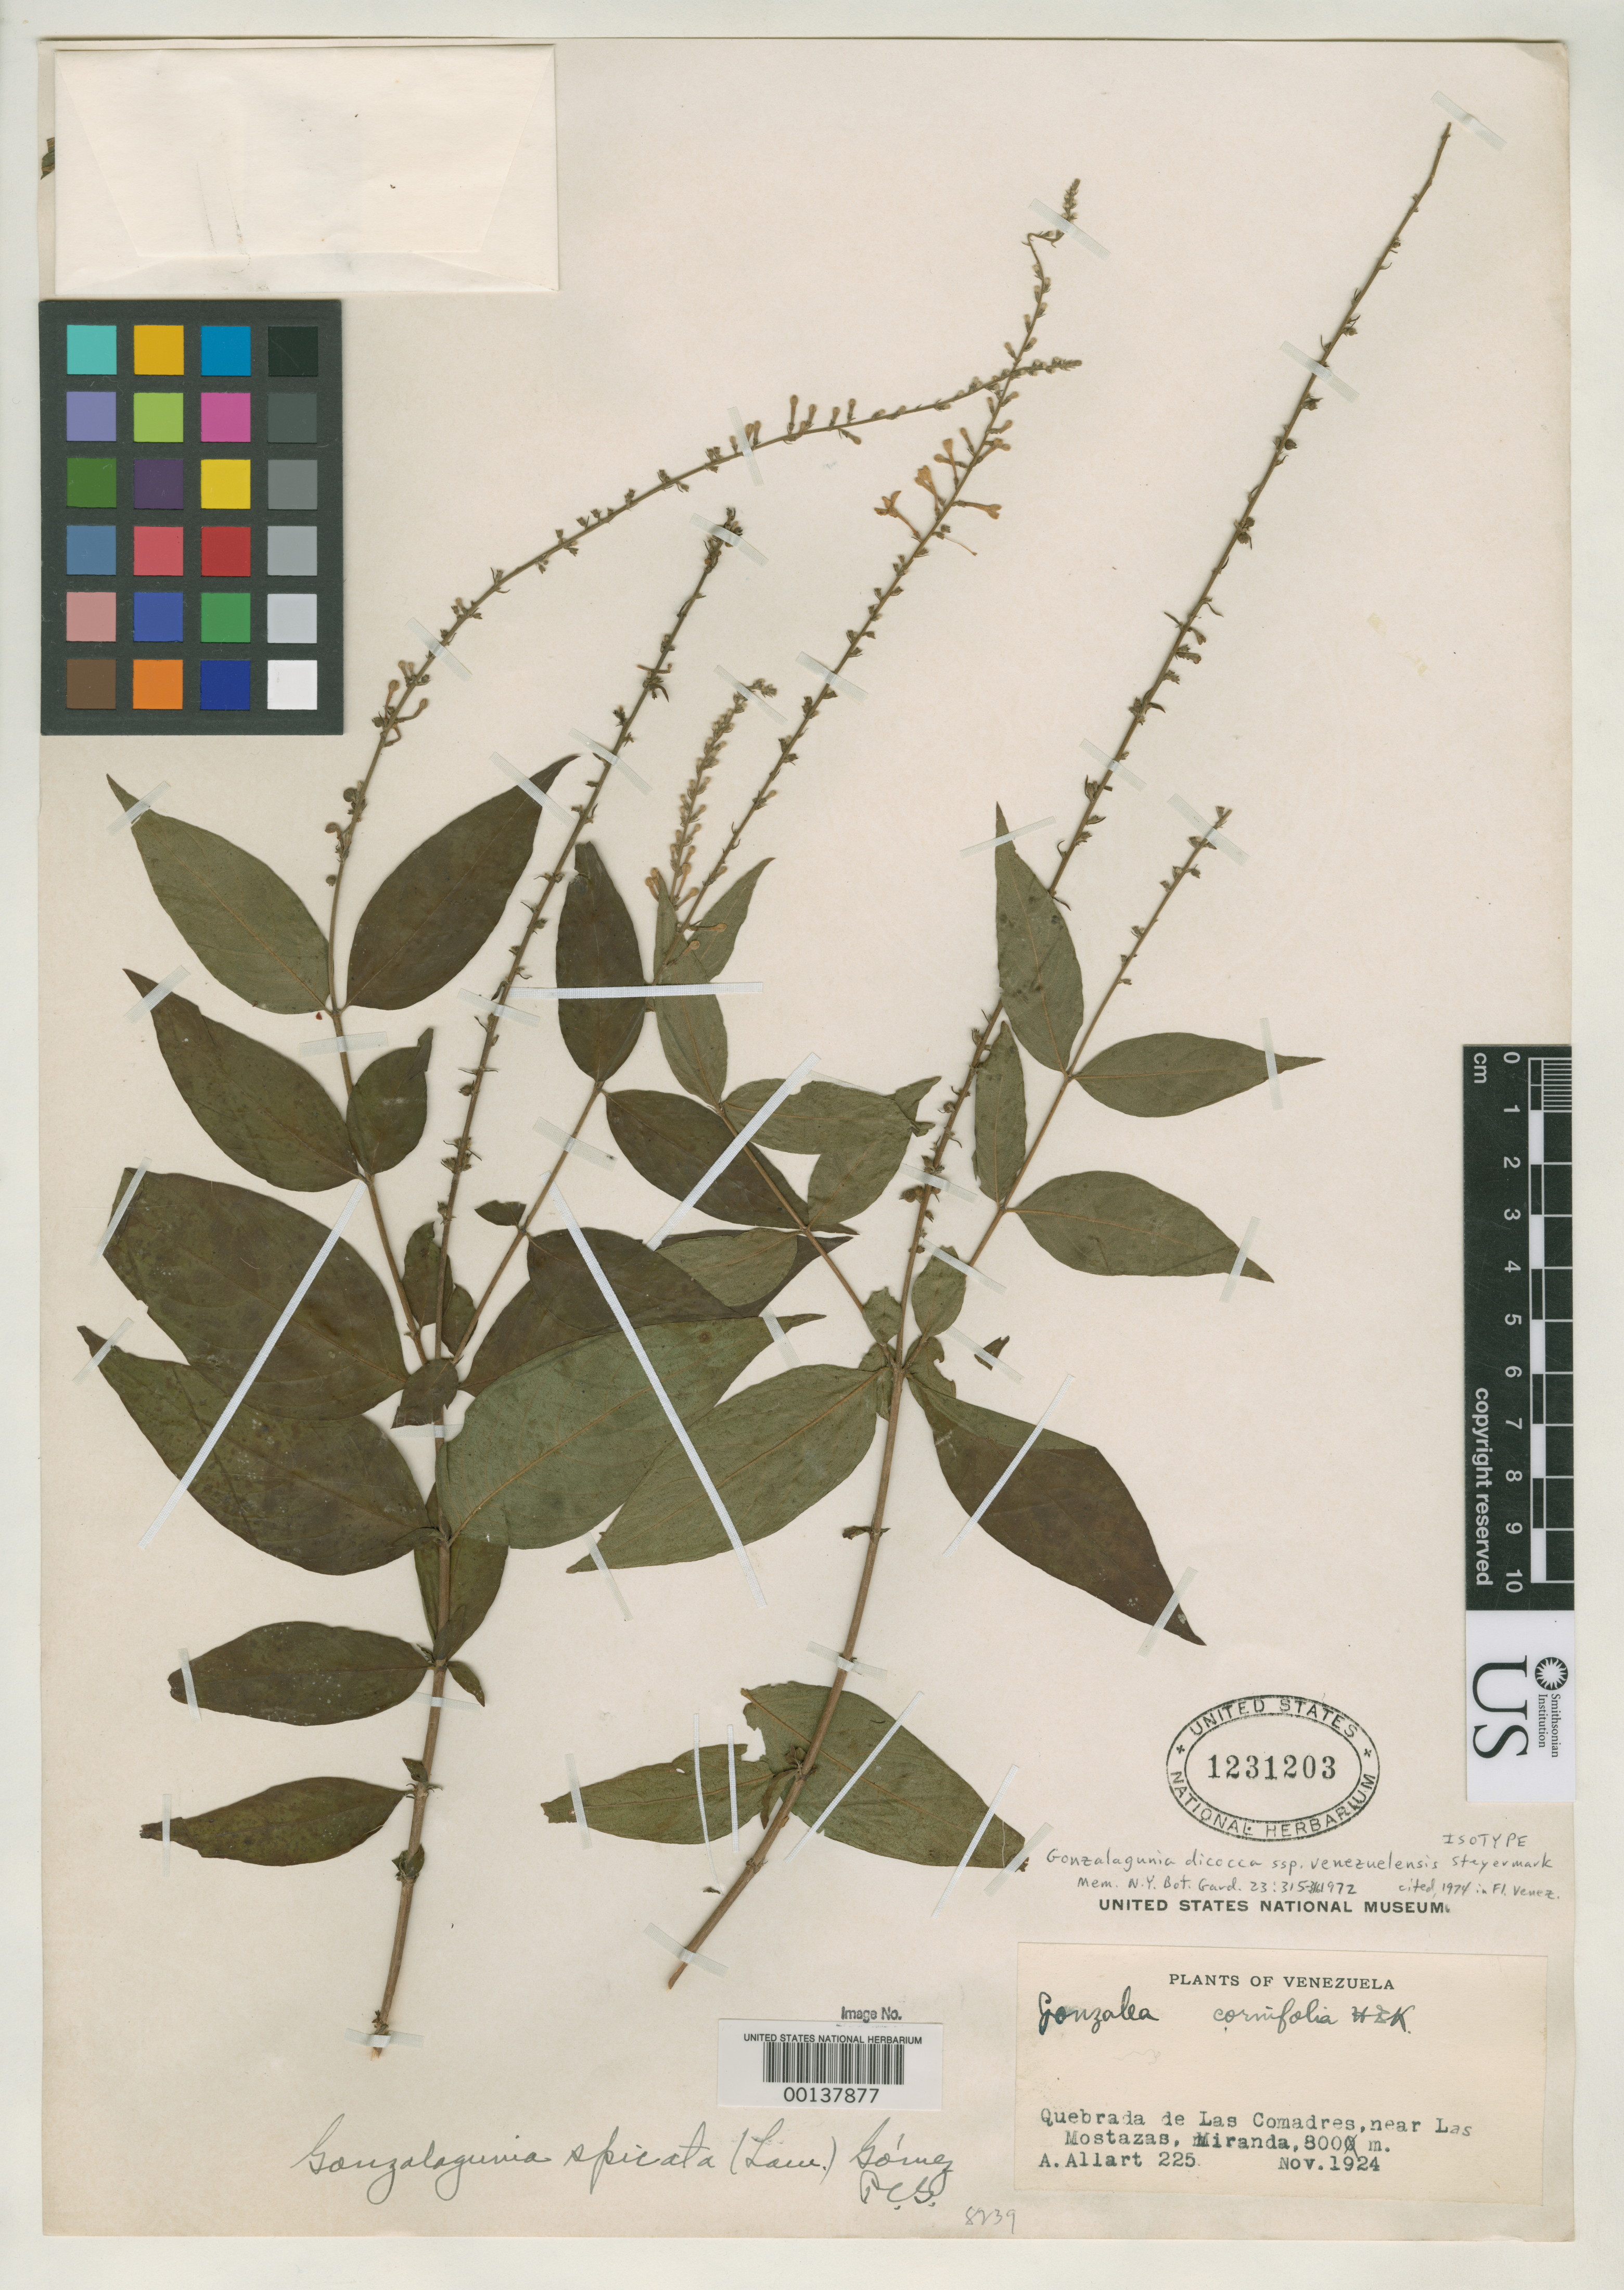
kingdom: Plantae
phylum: Tracheophyta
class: Magnoliopsida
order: Gentianales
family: Rubiaceae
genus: Gonzalagunia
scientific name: Gonzalagunia dicocca subsp. venezuelensis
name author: Steyerm.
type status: Isotype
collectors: A. Allart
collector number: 225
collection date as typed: Nov 1924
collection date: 1924-11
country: Venezuela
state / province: Miranda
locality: Quebrada de las Comadres, near las Mostazas.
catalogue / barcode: US 1231203